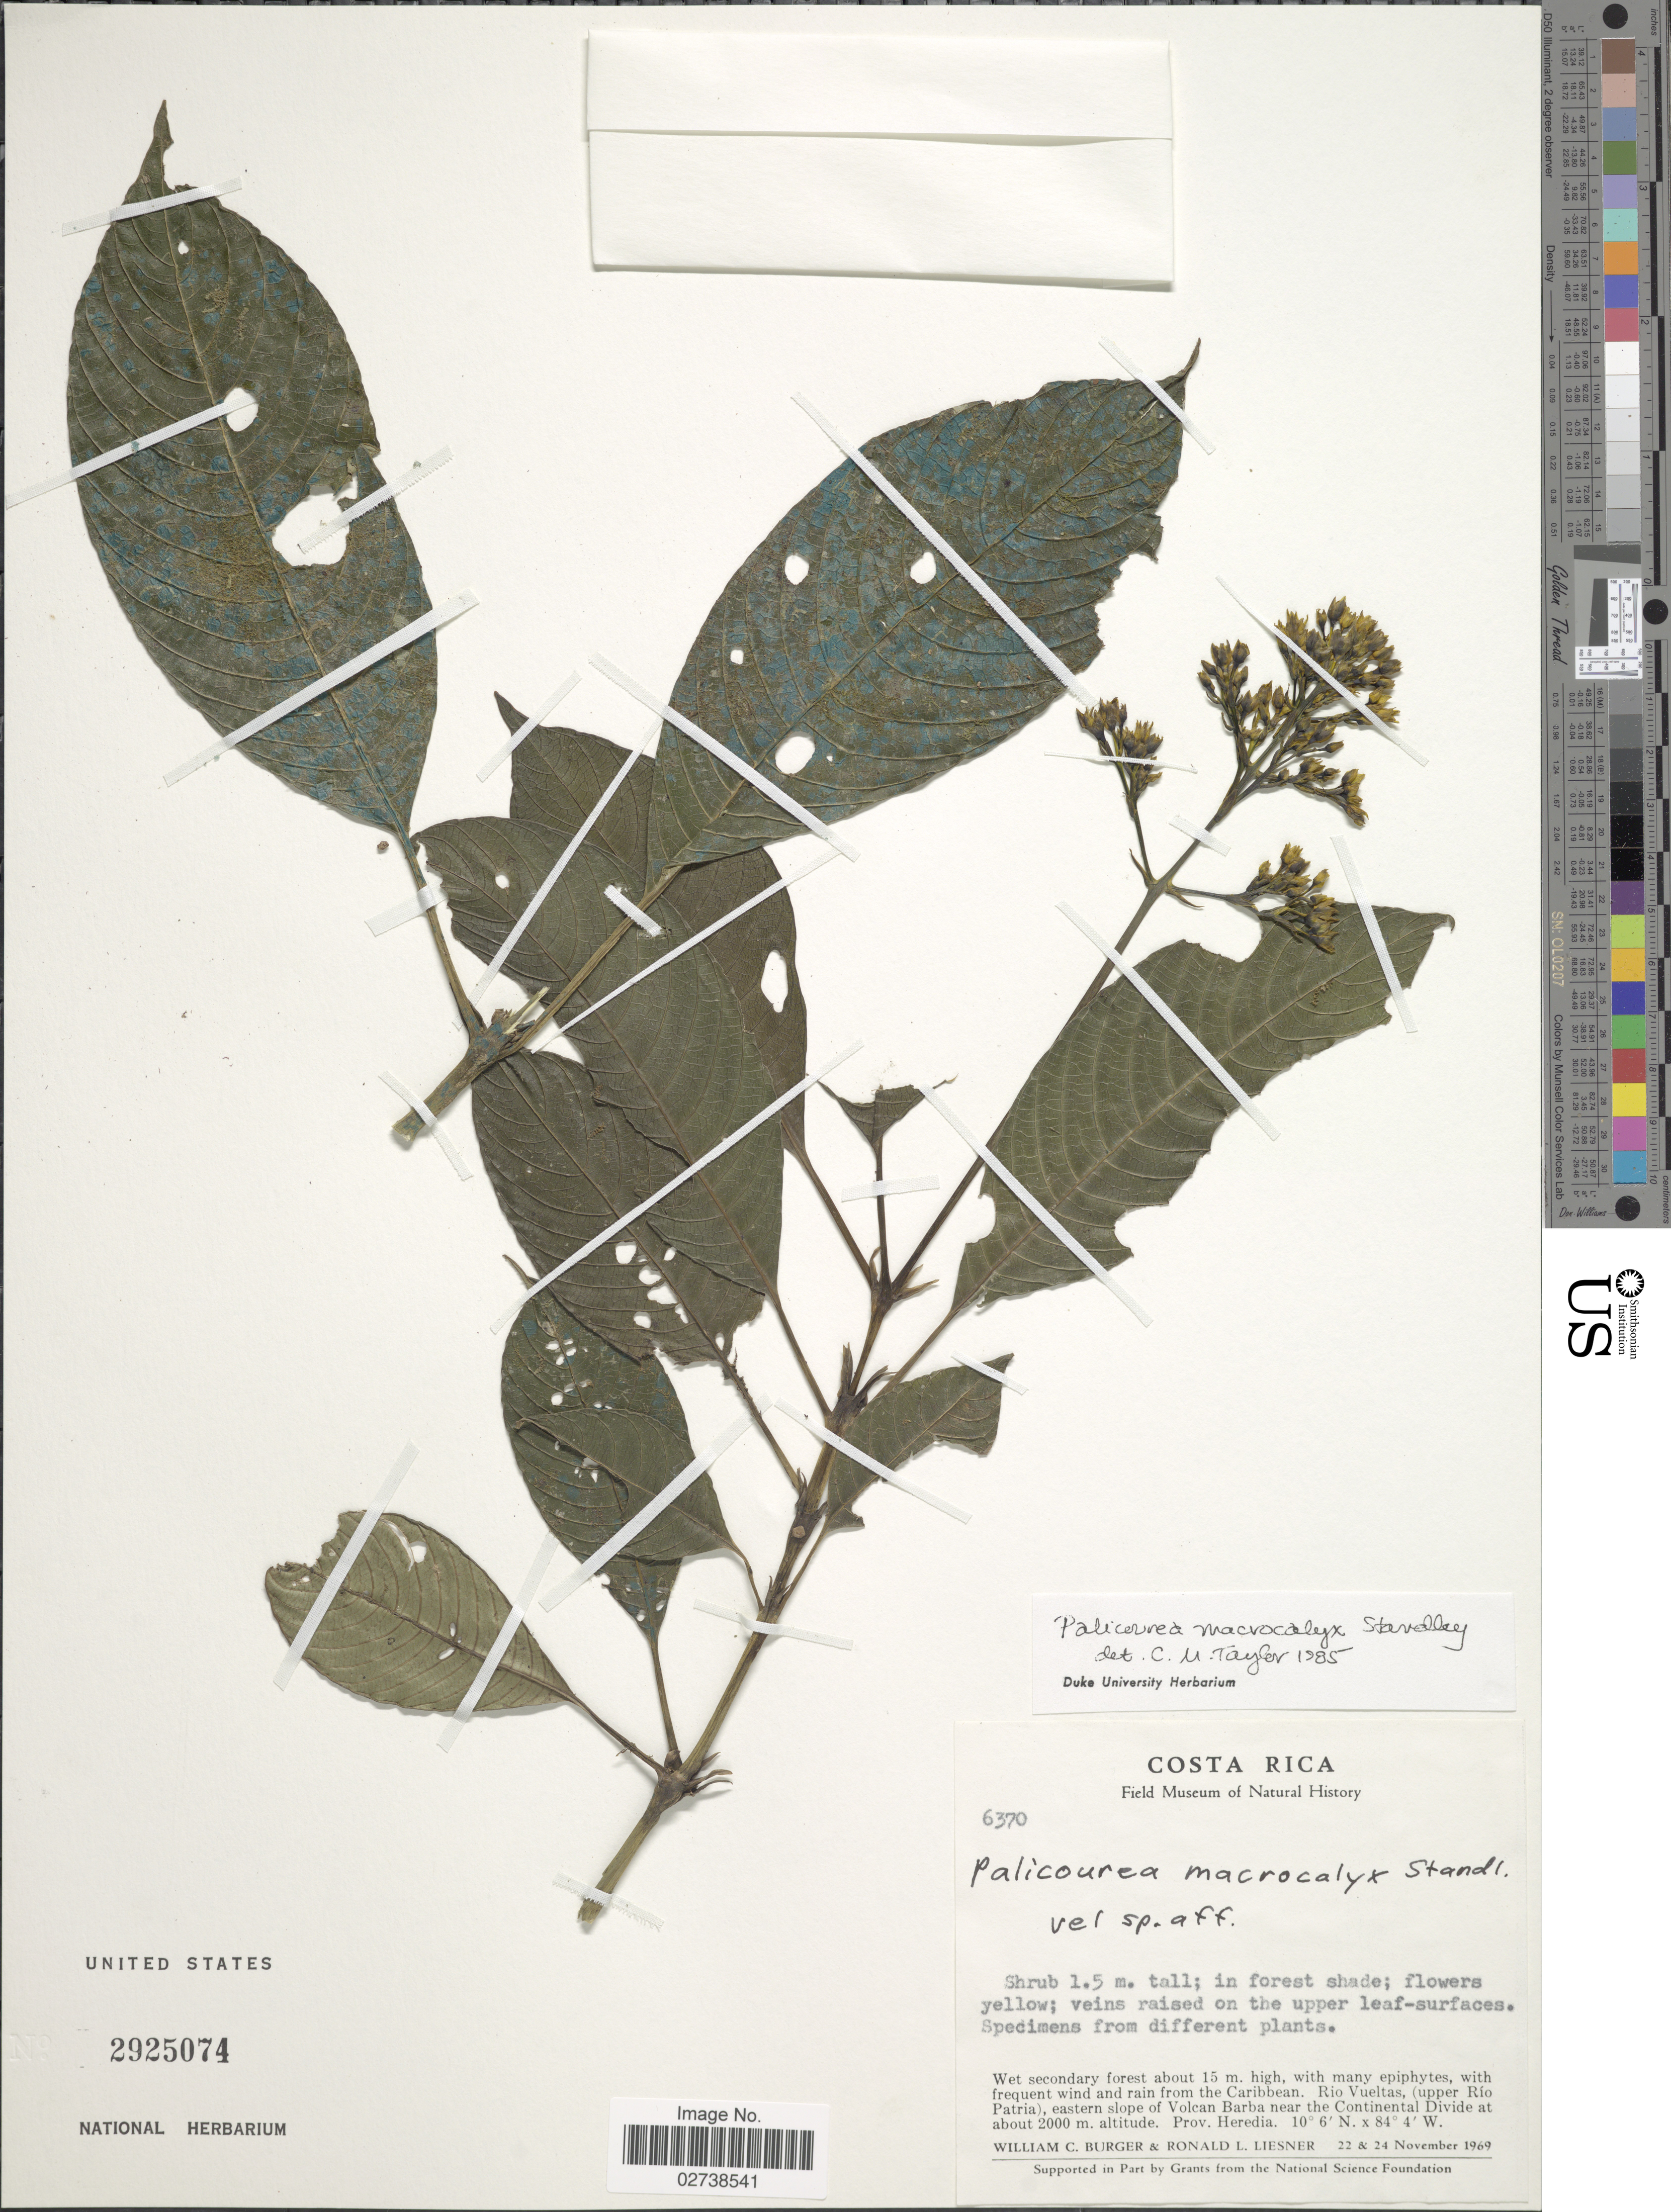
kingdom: Plantae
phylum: Tracheophyta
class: Magnoliopsida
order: Gentianales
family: Rubiaceae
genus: Palicourea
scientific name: Palicourea macrocalyx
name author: Standl.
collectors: W. Burger & R. L. Liesner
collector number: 6370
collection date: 1969-11-22/1969-11-24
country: Costa Rica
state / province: Heredia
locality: Río Las Vueltas (Río Patria), eastern slope of Volcan Barba near the Continental Divide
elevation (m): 2000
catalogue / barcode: US 2925074